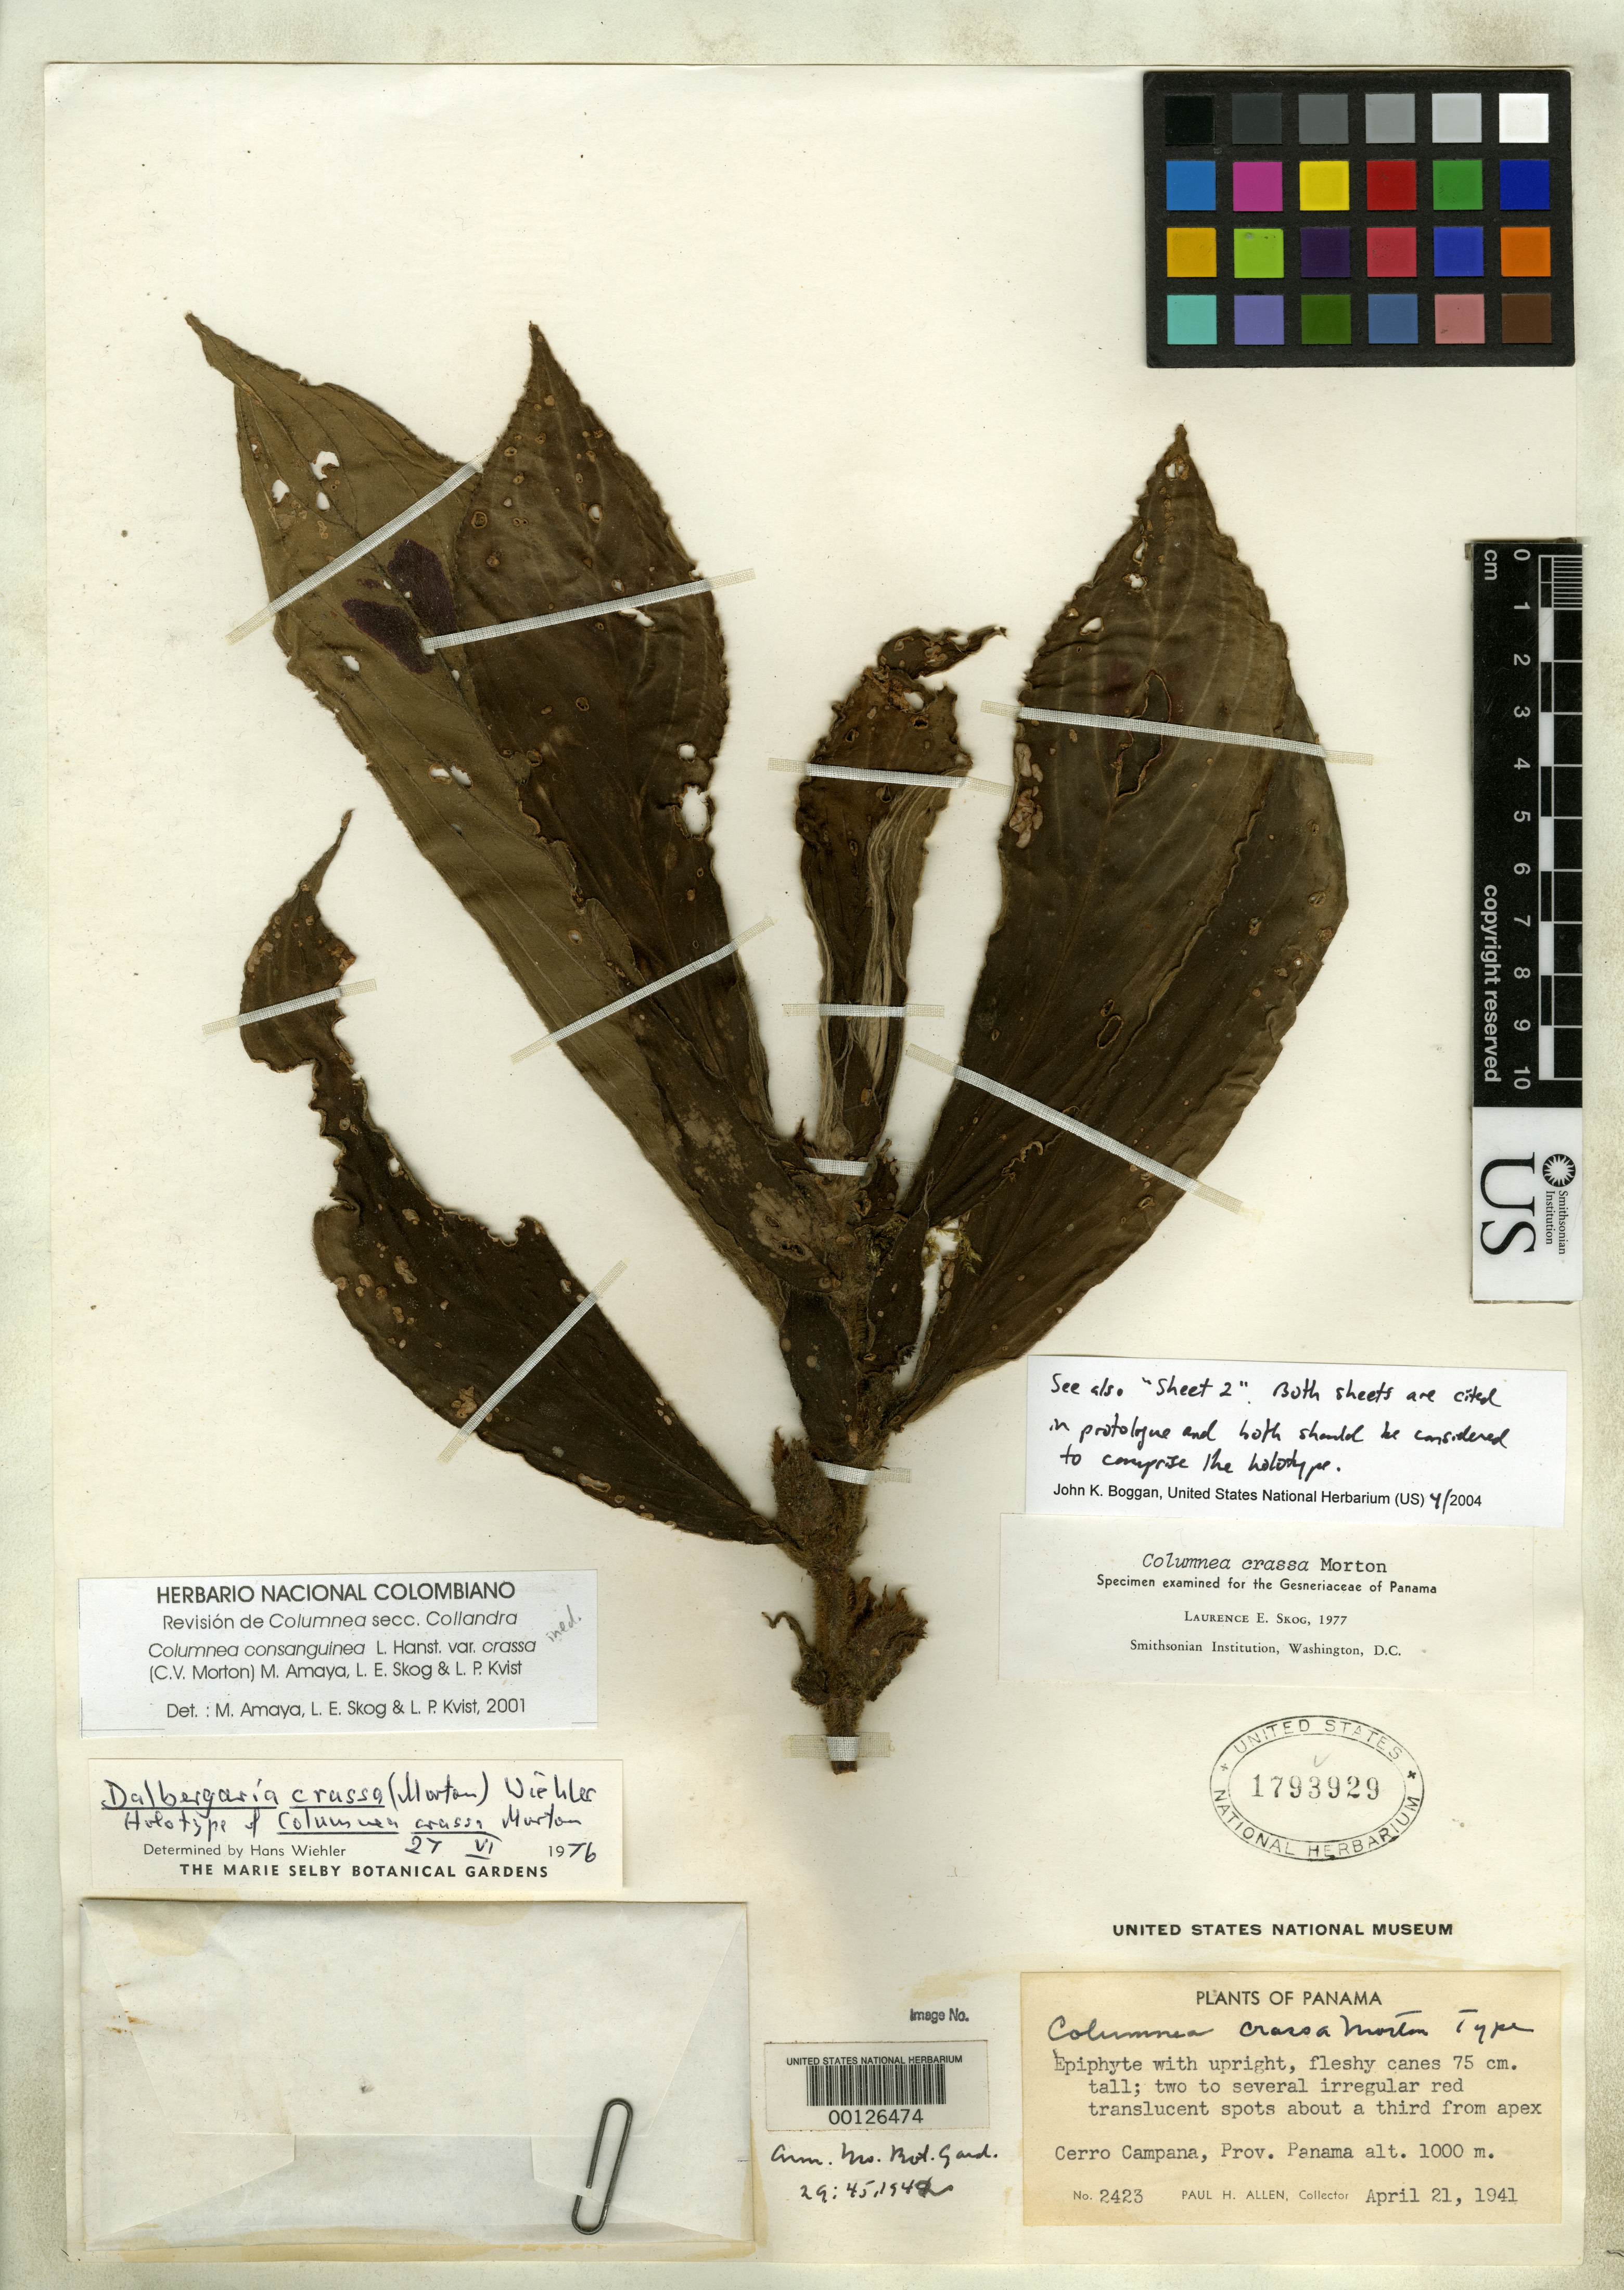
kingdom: Plantae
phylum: Tracheophyta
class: Magnoliopsida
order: Lamiales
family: Gesneriaceae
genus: Columnea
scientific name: Columnea crassa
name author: C.V. Morton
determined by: Skog, Laurence E.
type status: Holotype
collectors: P. H. Allen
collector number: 2423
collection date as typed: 21 Apr 1941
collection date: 1941-04-21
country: Panama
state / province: Panamá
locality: Cerro Campana.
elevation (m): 1000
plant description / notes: Annotated by M. Amaya et al (2001) as Columnea consanguinea var. crassa (comb. & stat. iov. ined.); See also Sheet 2. Annotated as "holotype" by Wiehler (1976)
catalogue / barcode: US 1793929